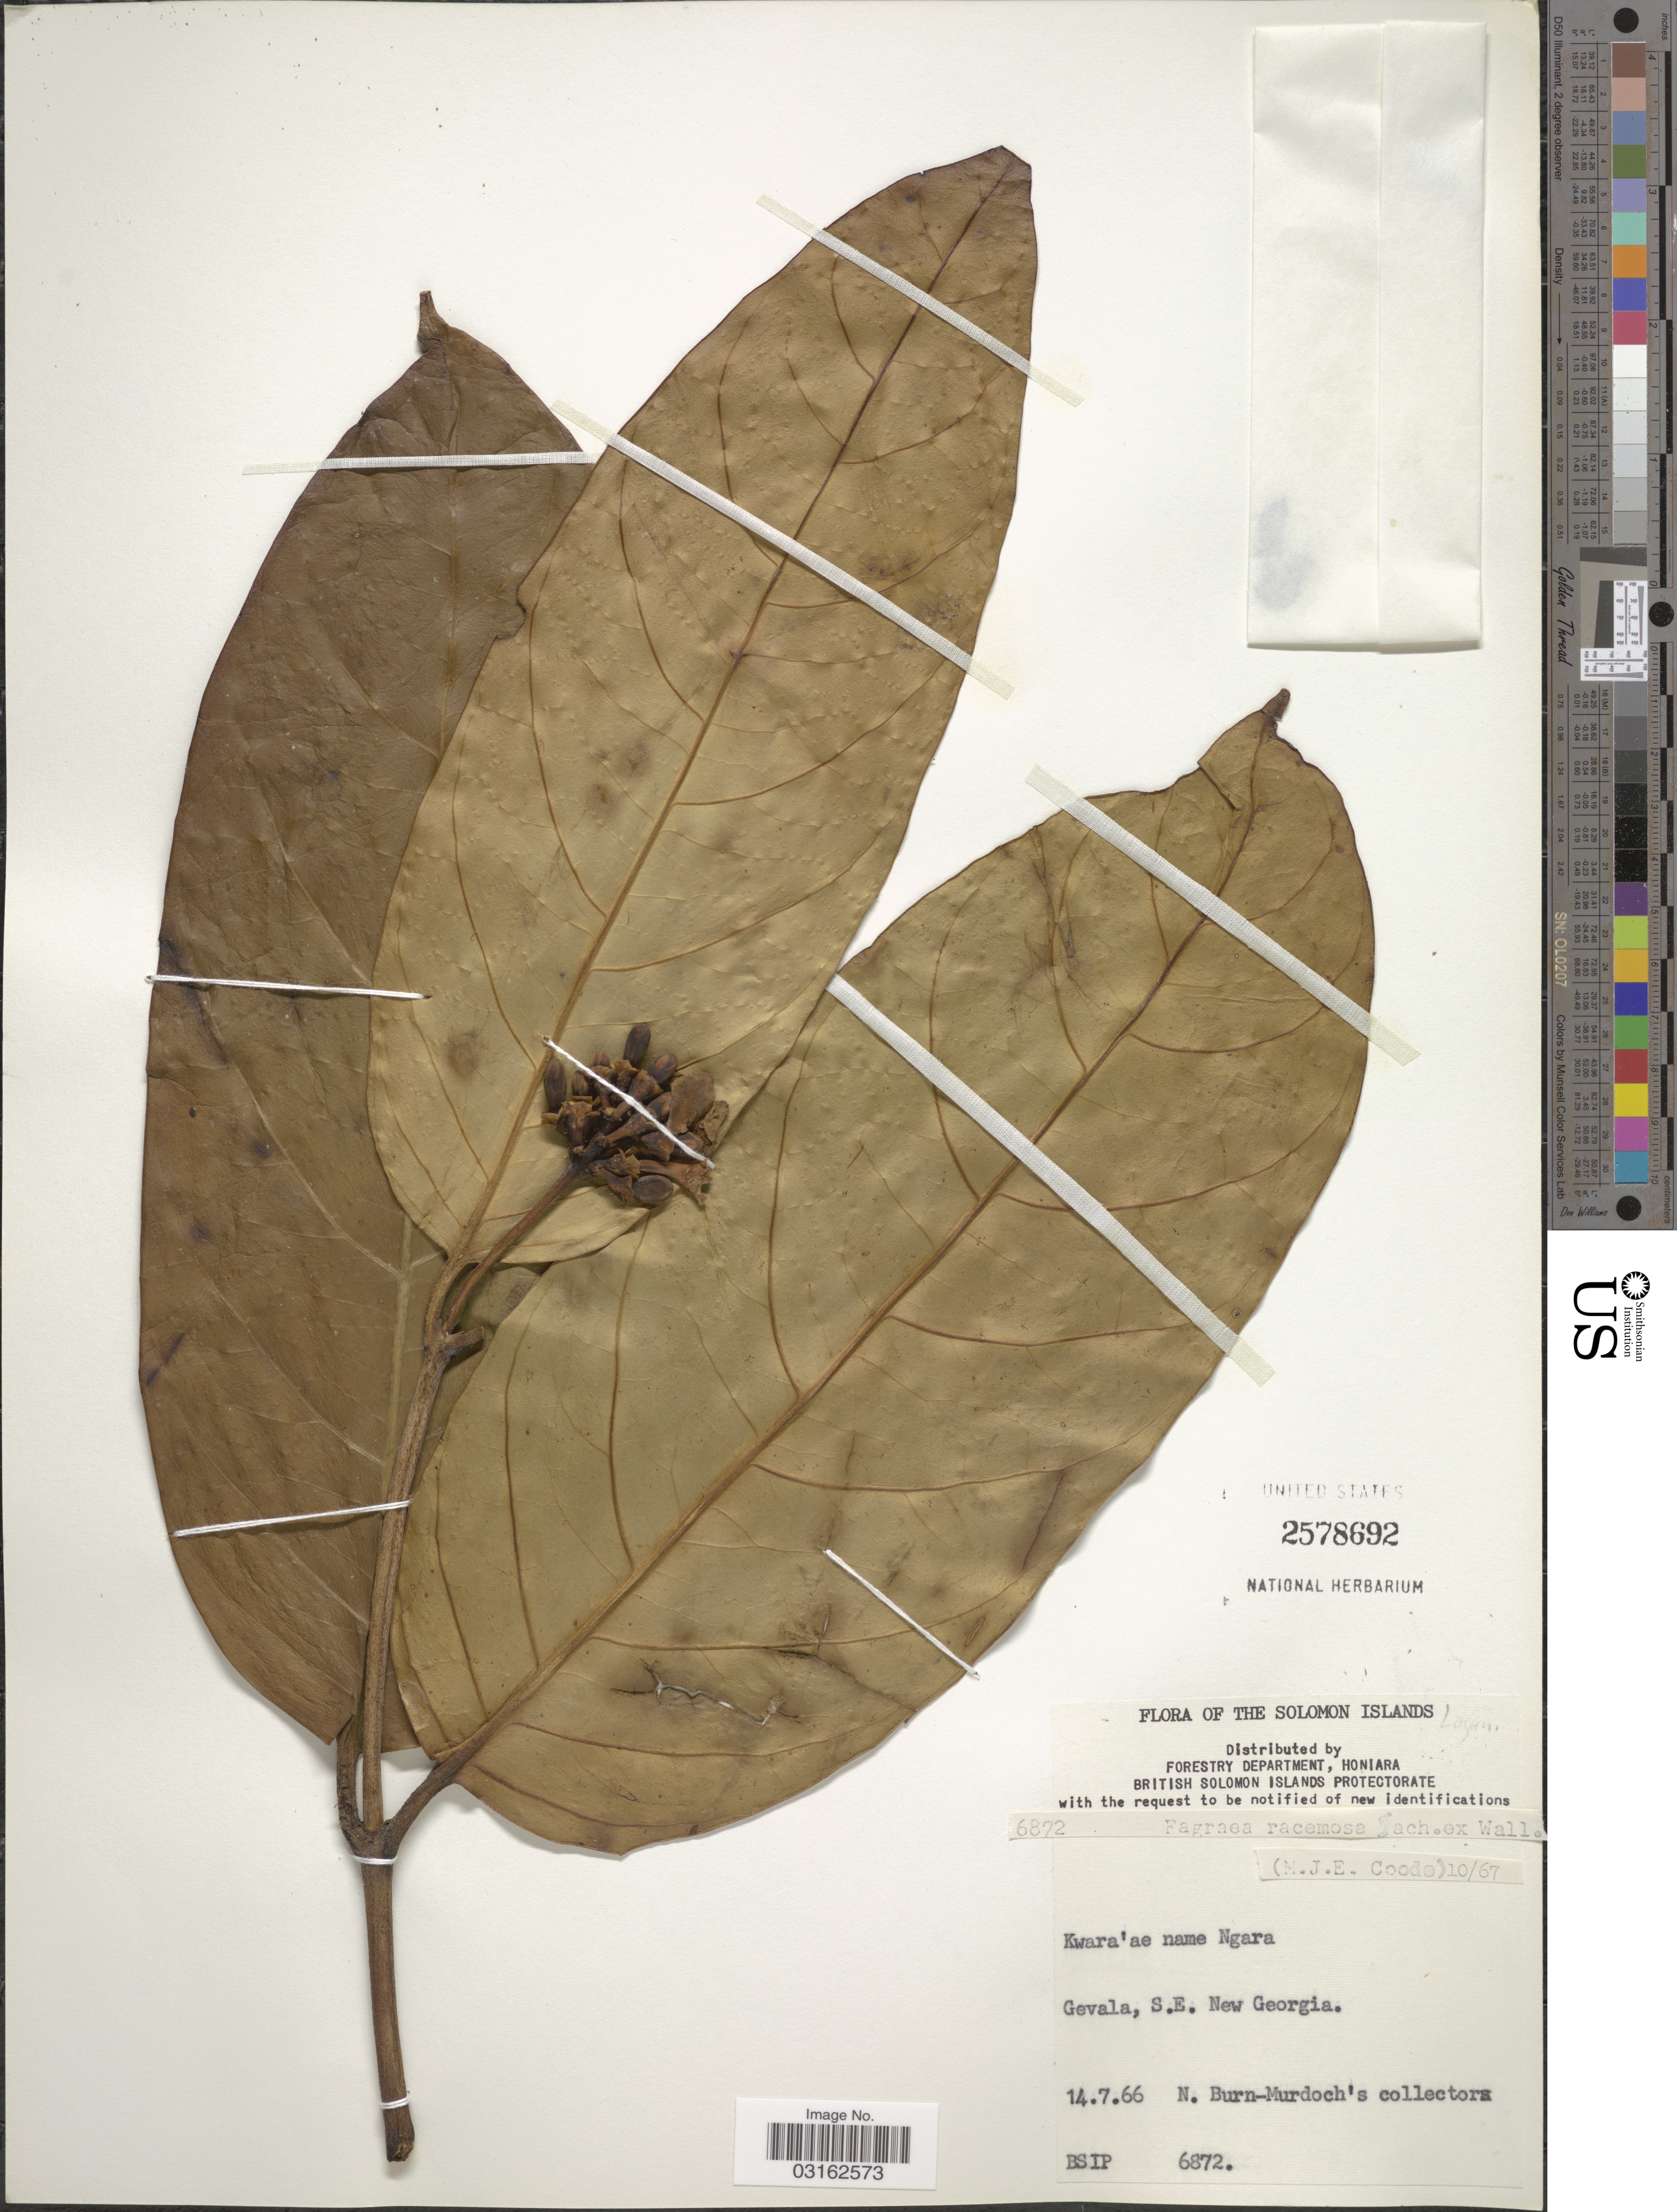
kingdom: Plantae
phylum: Tracheophyta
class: Magnoliopsida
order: Gentianales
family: Gentianaceae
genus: Fagraea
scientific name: Fagraea racemosa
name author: Jack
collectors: N. Burn-Murdoch's collectors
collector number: BSIP6872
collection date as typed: Transcribed d/m/y: 14/7/66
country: Solomon Islands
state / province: Solomon Islands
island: New Georgia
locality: The Solomon Islands. Gevala, S. E. New Georgia.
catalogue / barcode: US 2578692